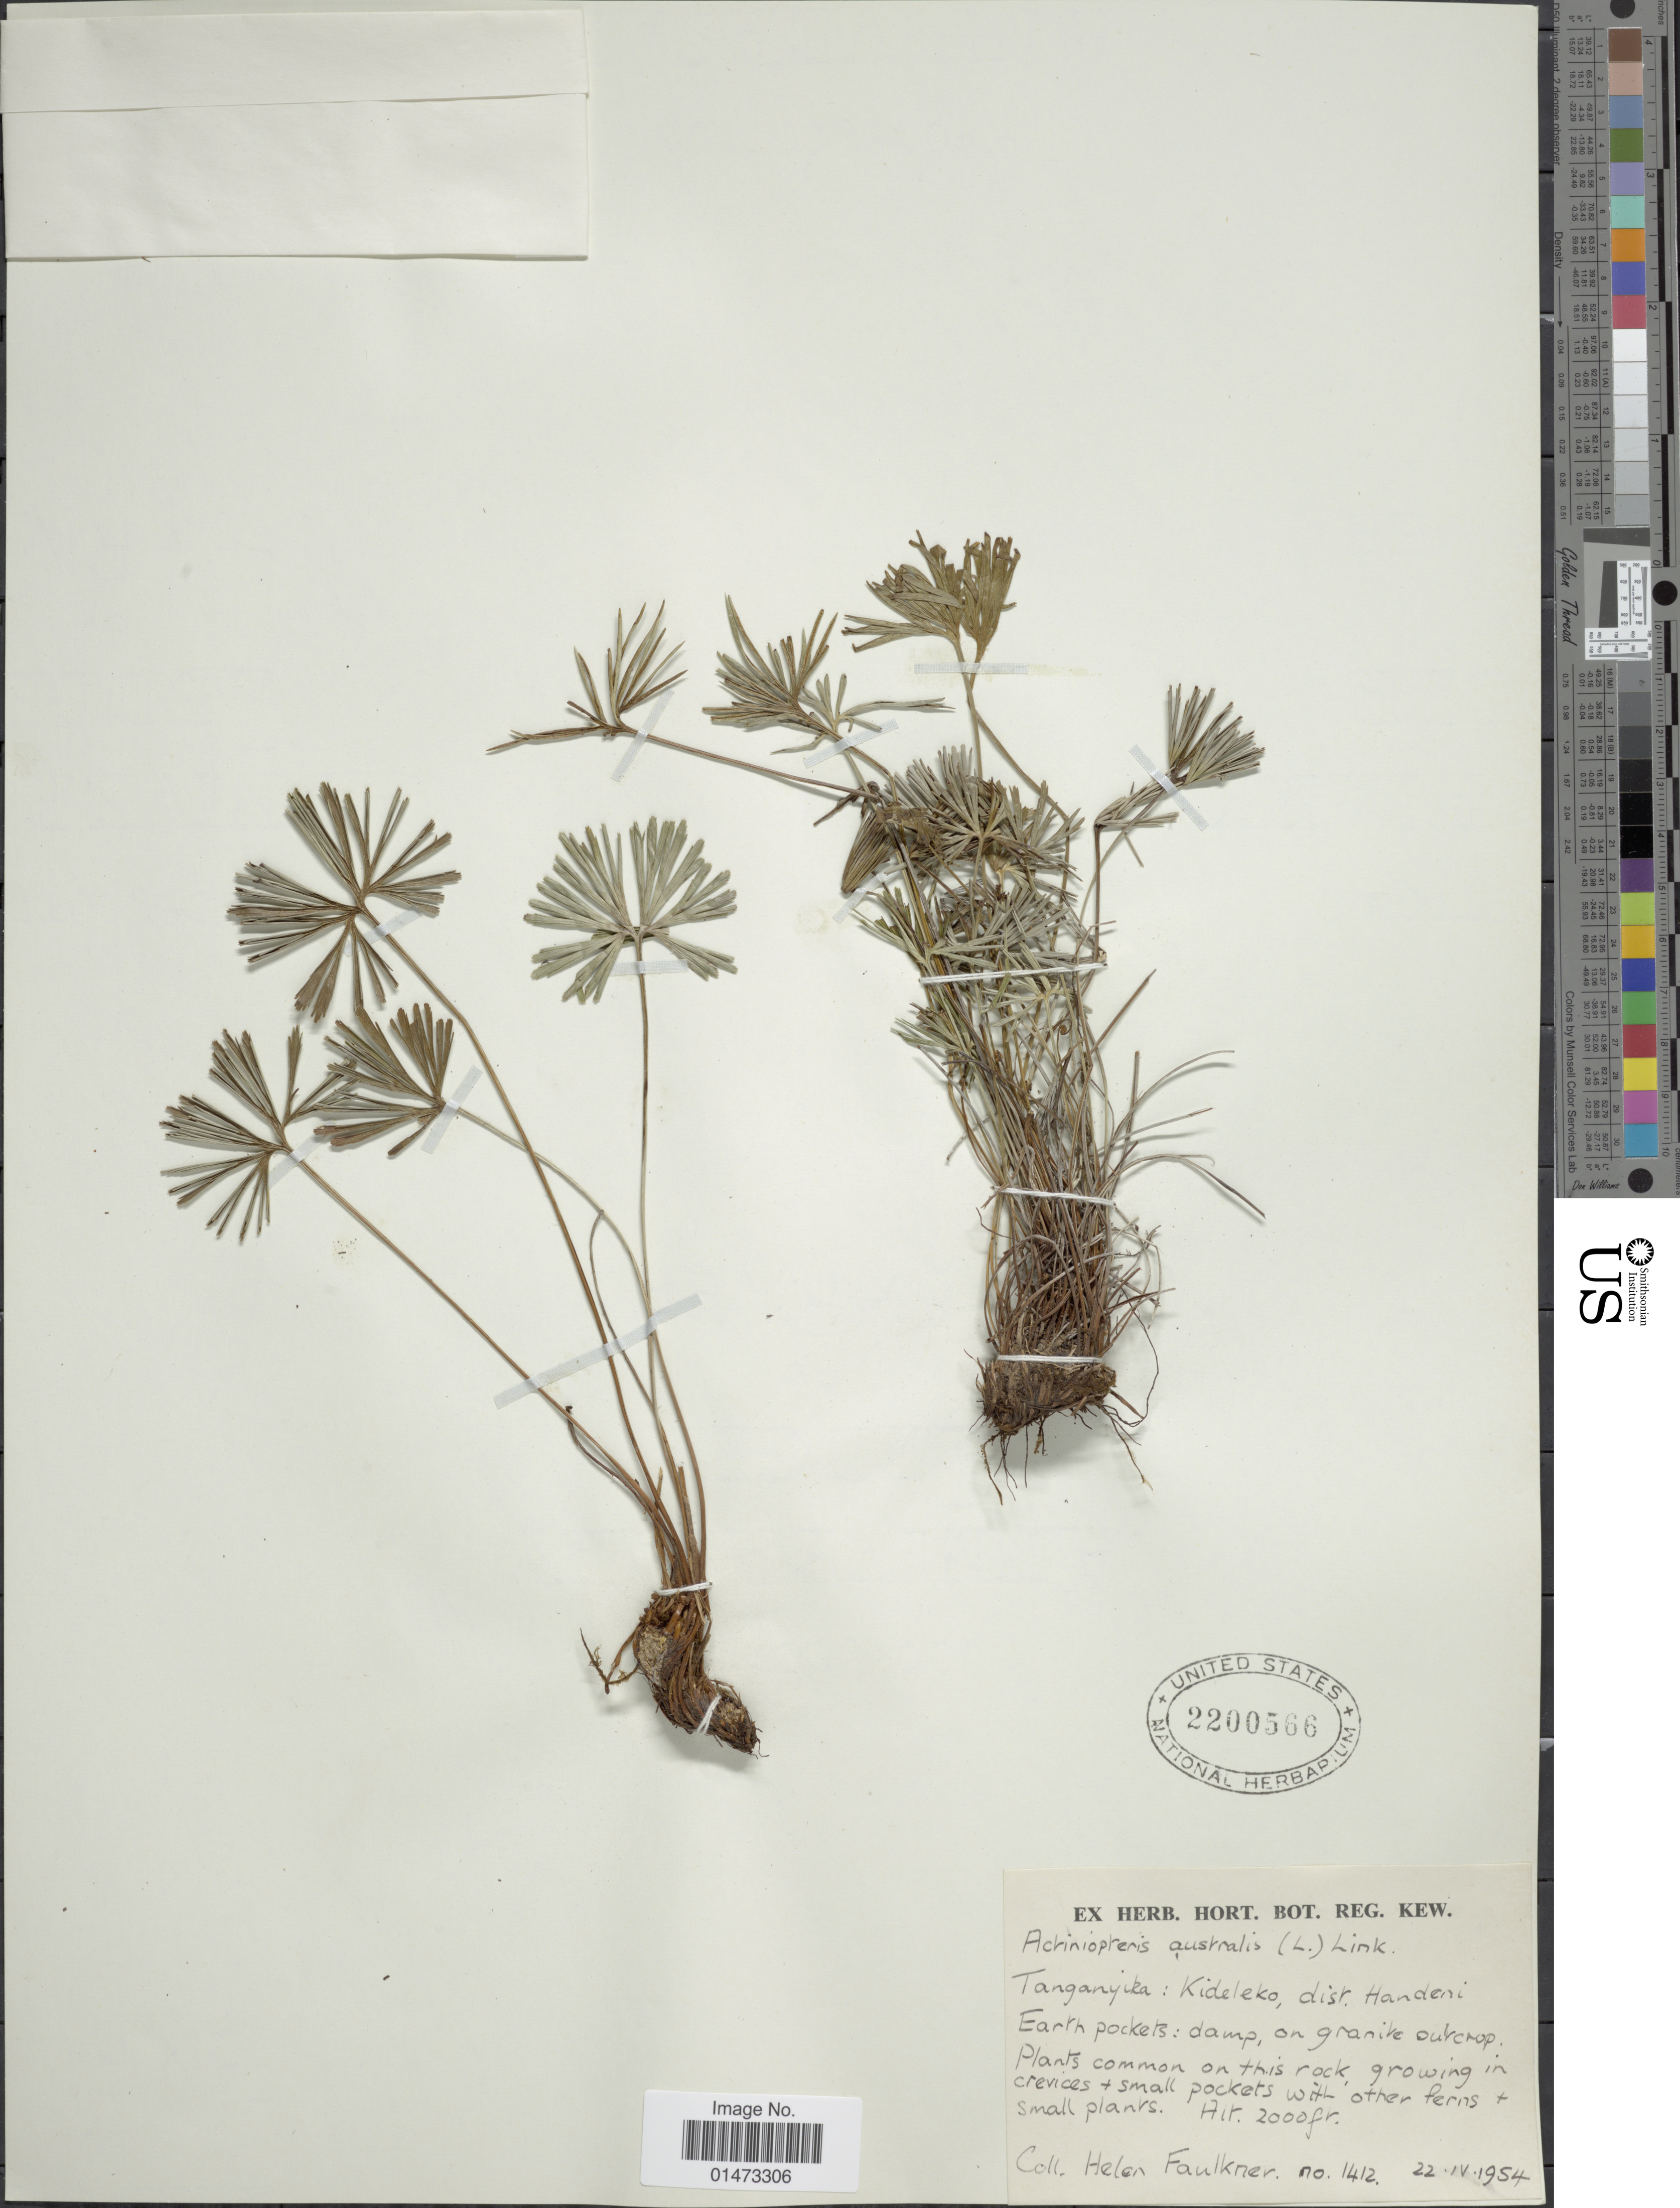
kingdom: Plantae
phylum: Tracheophyta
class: Polypodiopsida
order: Polypodiales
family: Pteridaceae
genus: Actiniopteris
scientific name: Actiniopteris radiata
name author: (Sw.) Link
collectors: H. Faulkner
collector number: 1412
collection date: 1954-04-22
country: Tanzania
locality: Tanganyika: Kideleko, distr. handeni.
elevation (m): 610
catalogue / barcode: US 2200566